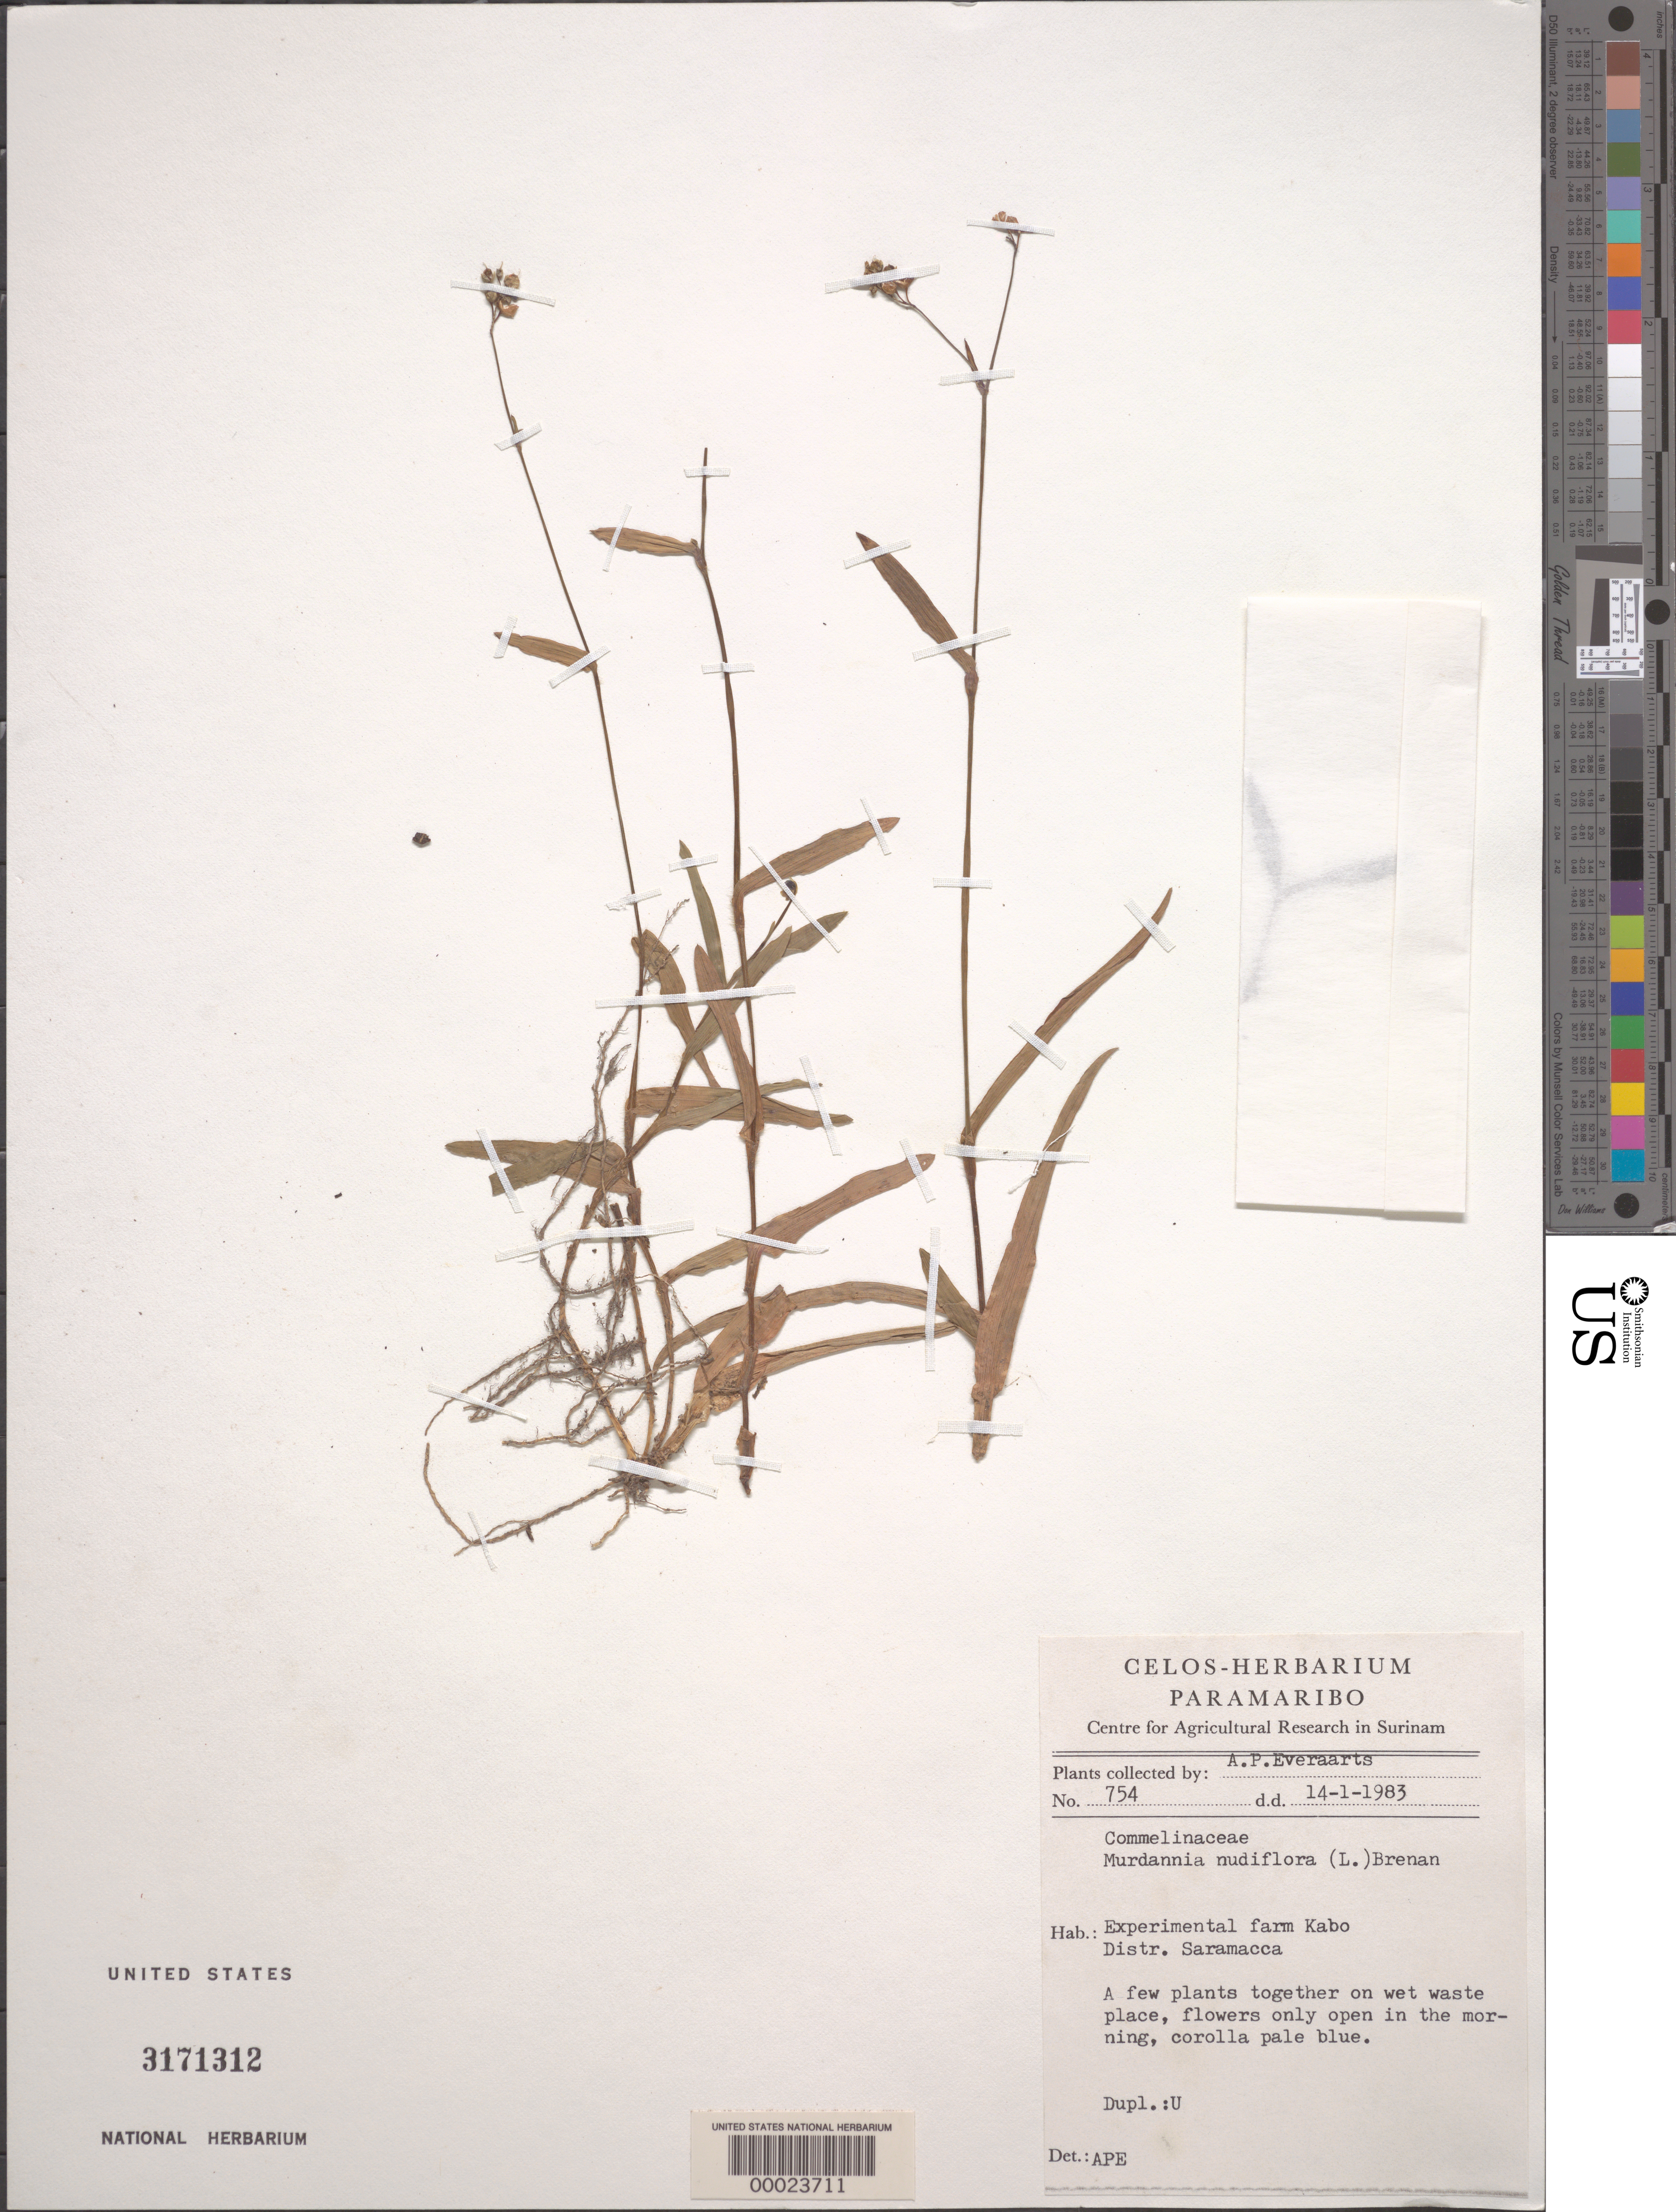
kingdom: Plantae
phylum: Tracheophyta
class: Liliopsida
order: Commelinales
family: Commelinaceae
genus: Murdannia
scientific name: Murdannia nudiflora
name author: (L.) Brenan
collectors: A. Everaarts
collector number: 754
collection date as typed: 14 Jan 1983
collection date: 1983-01-14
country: Suriname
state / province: Paramaribo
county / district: Saramacca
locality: Experimental farm kabo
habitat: On wet waste place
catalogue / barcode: US 3171312